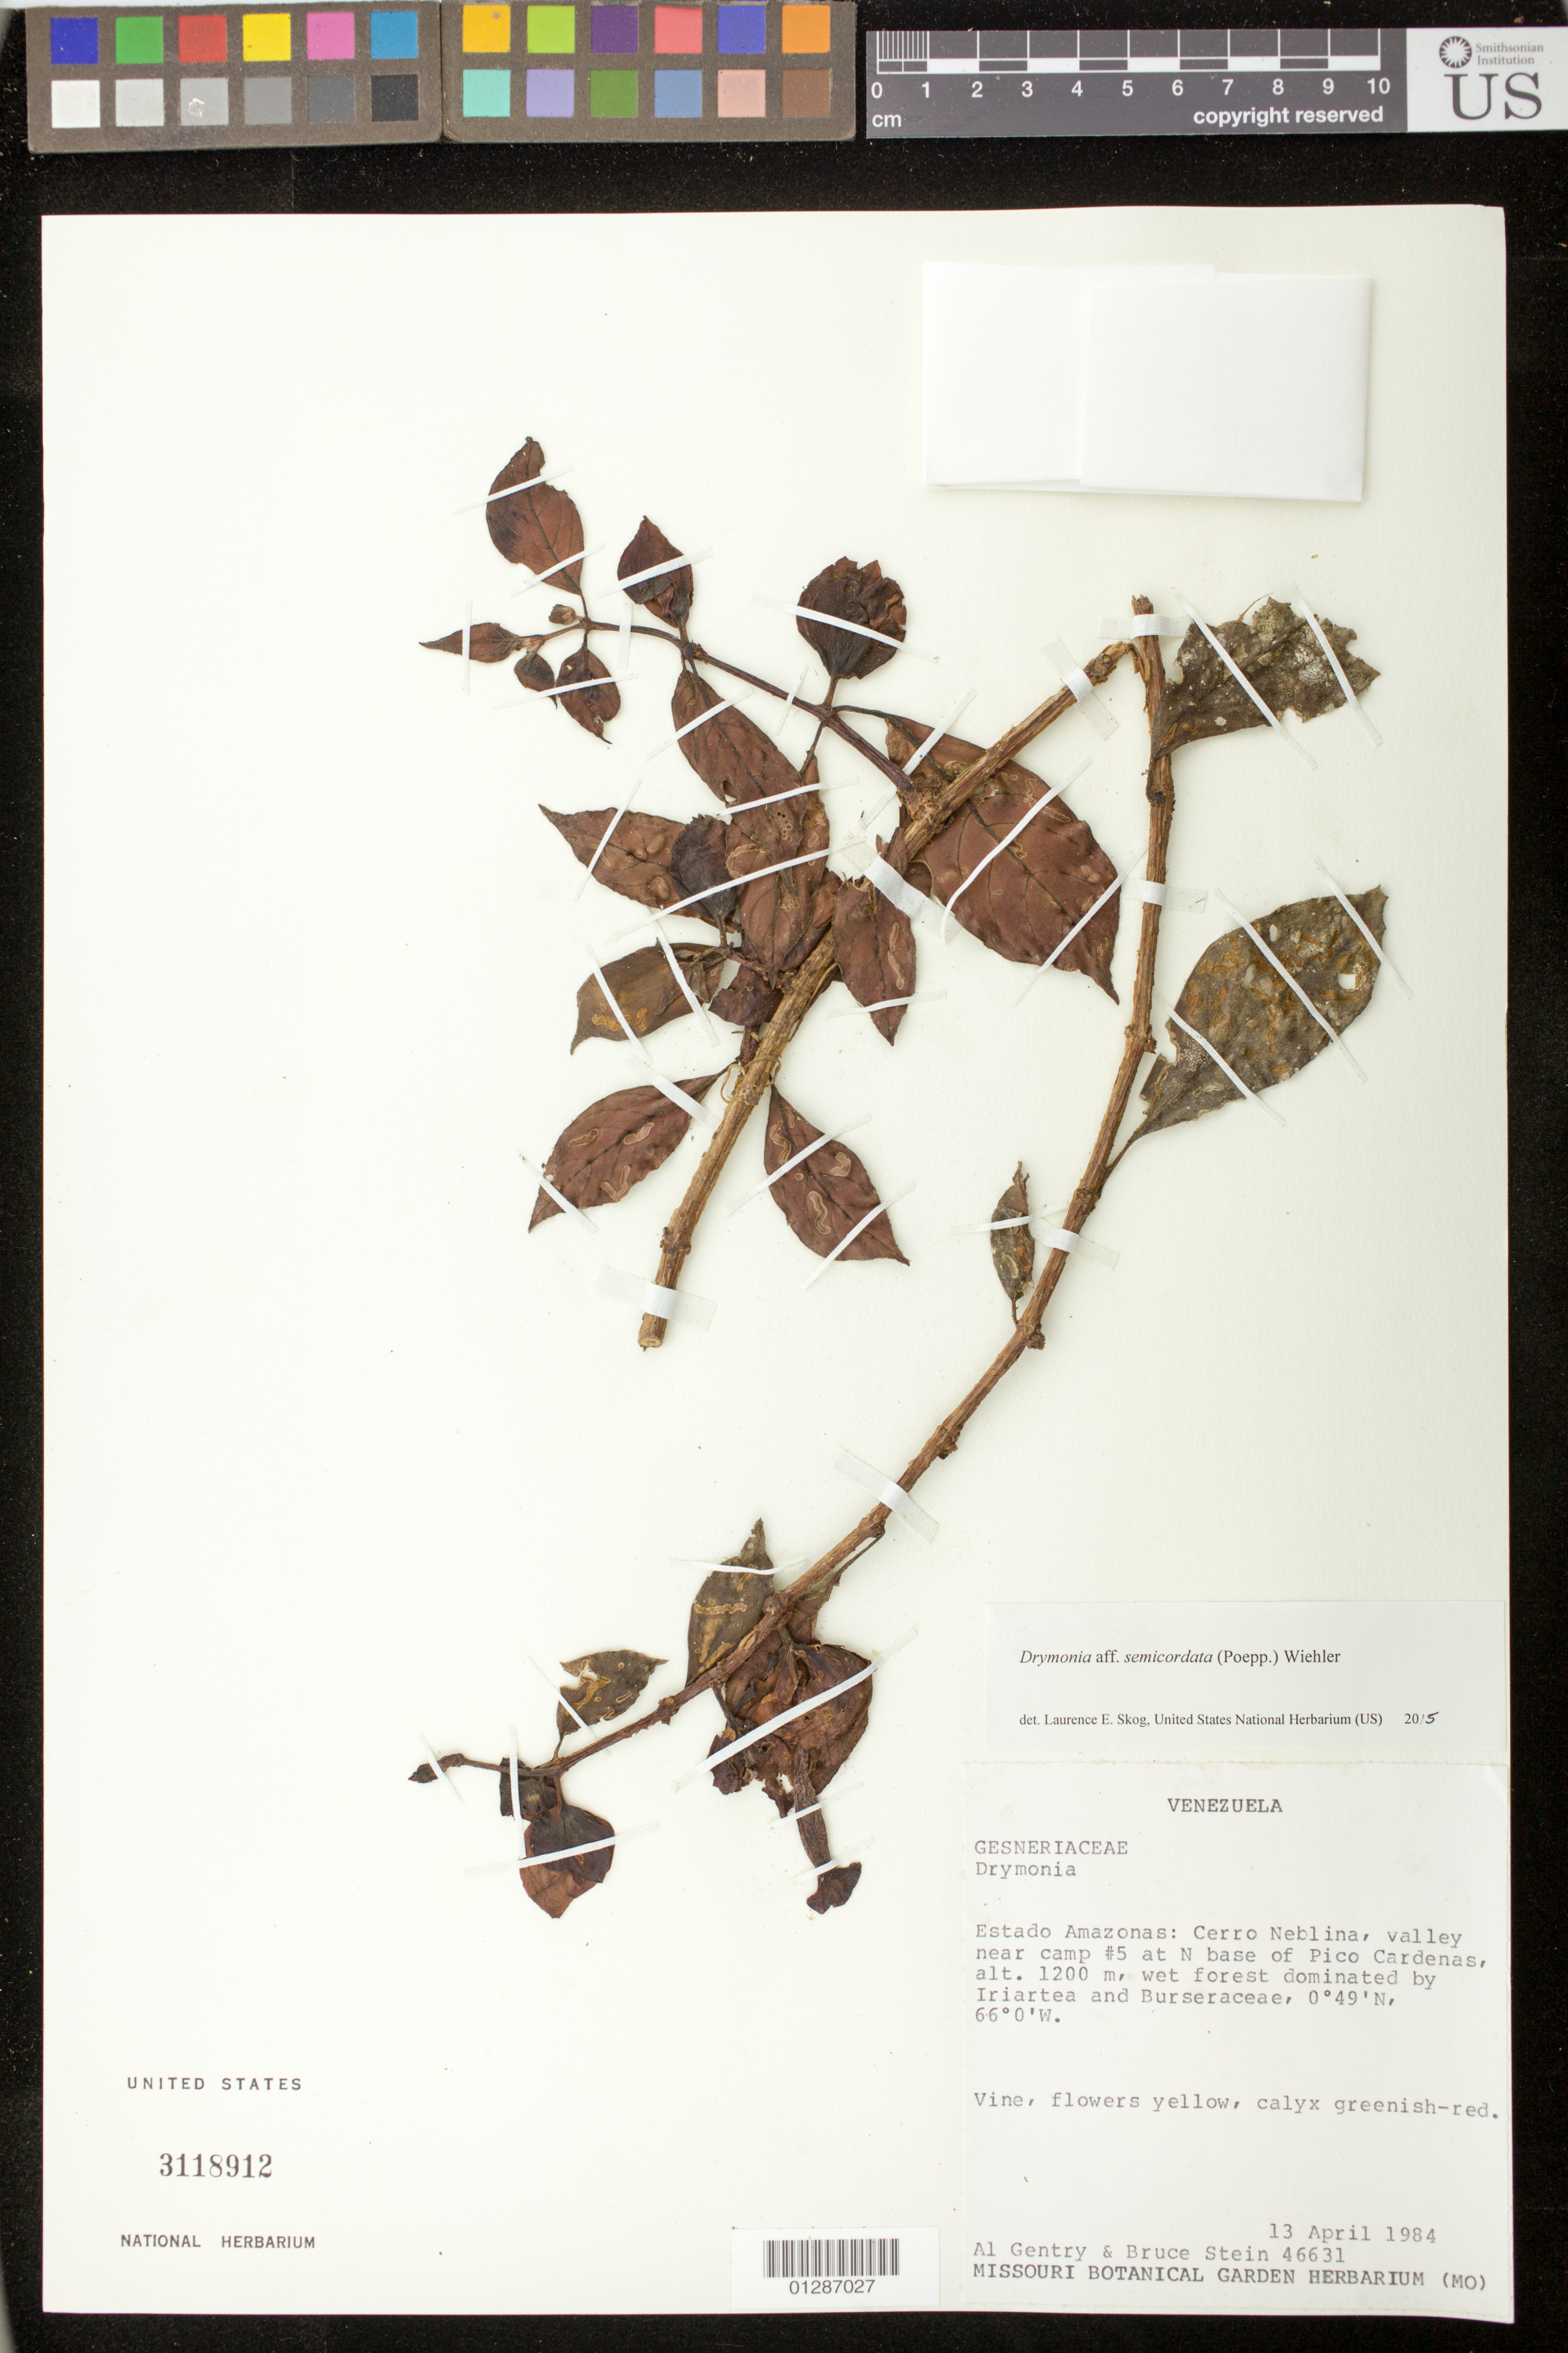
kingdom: Plantae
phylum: Tracheophyta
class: Magnoliopsida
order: Lamiales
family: Gesneriaceae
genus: Drymonia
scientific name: Drymonia semicordata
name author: (Poepp.) Wiehler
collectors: A. Gentry & B. Stein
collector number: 46631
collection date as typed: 13 Apr 1984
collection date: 1984-04-13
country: Venezuela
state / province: Amazonas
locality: Cerro Neblina, valley near camp #5 at N base of Pico Cardenas.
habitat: Vine.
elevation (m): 1200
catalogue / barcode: US 3118912